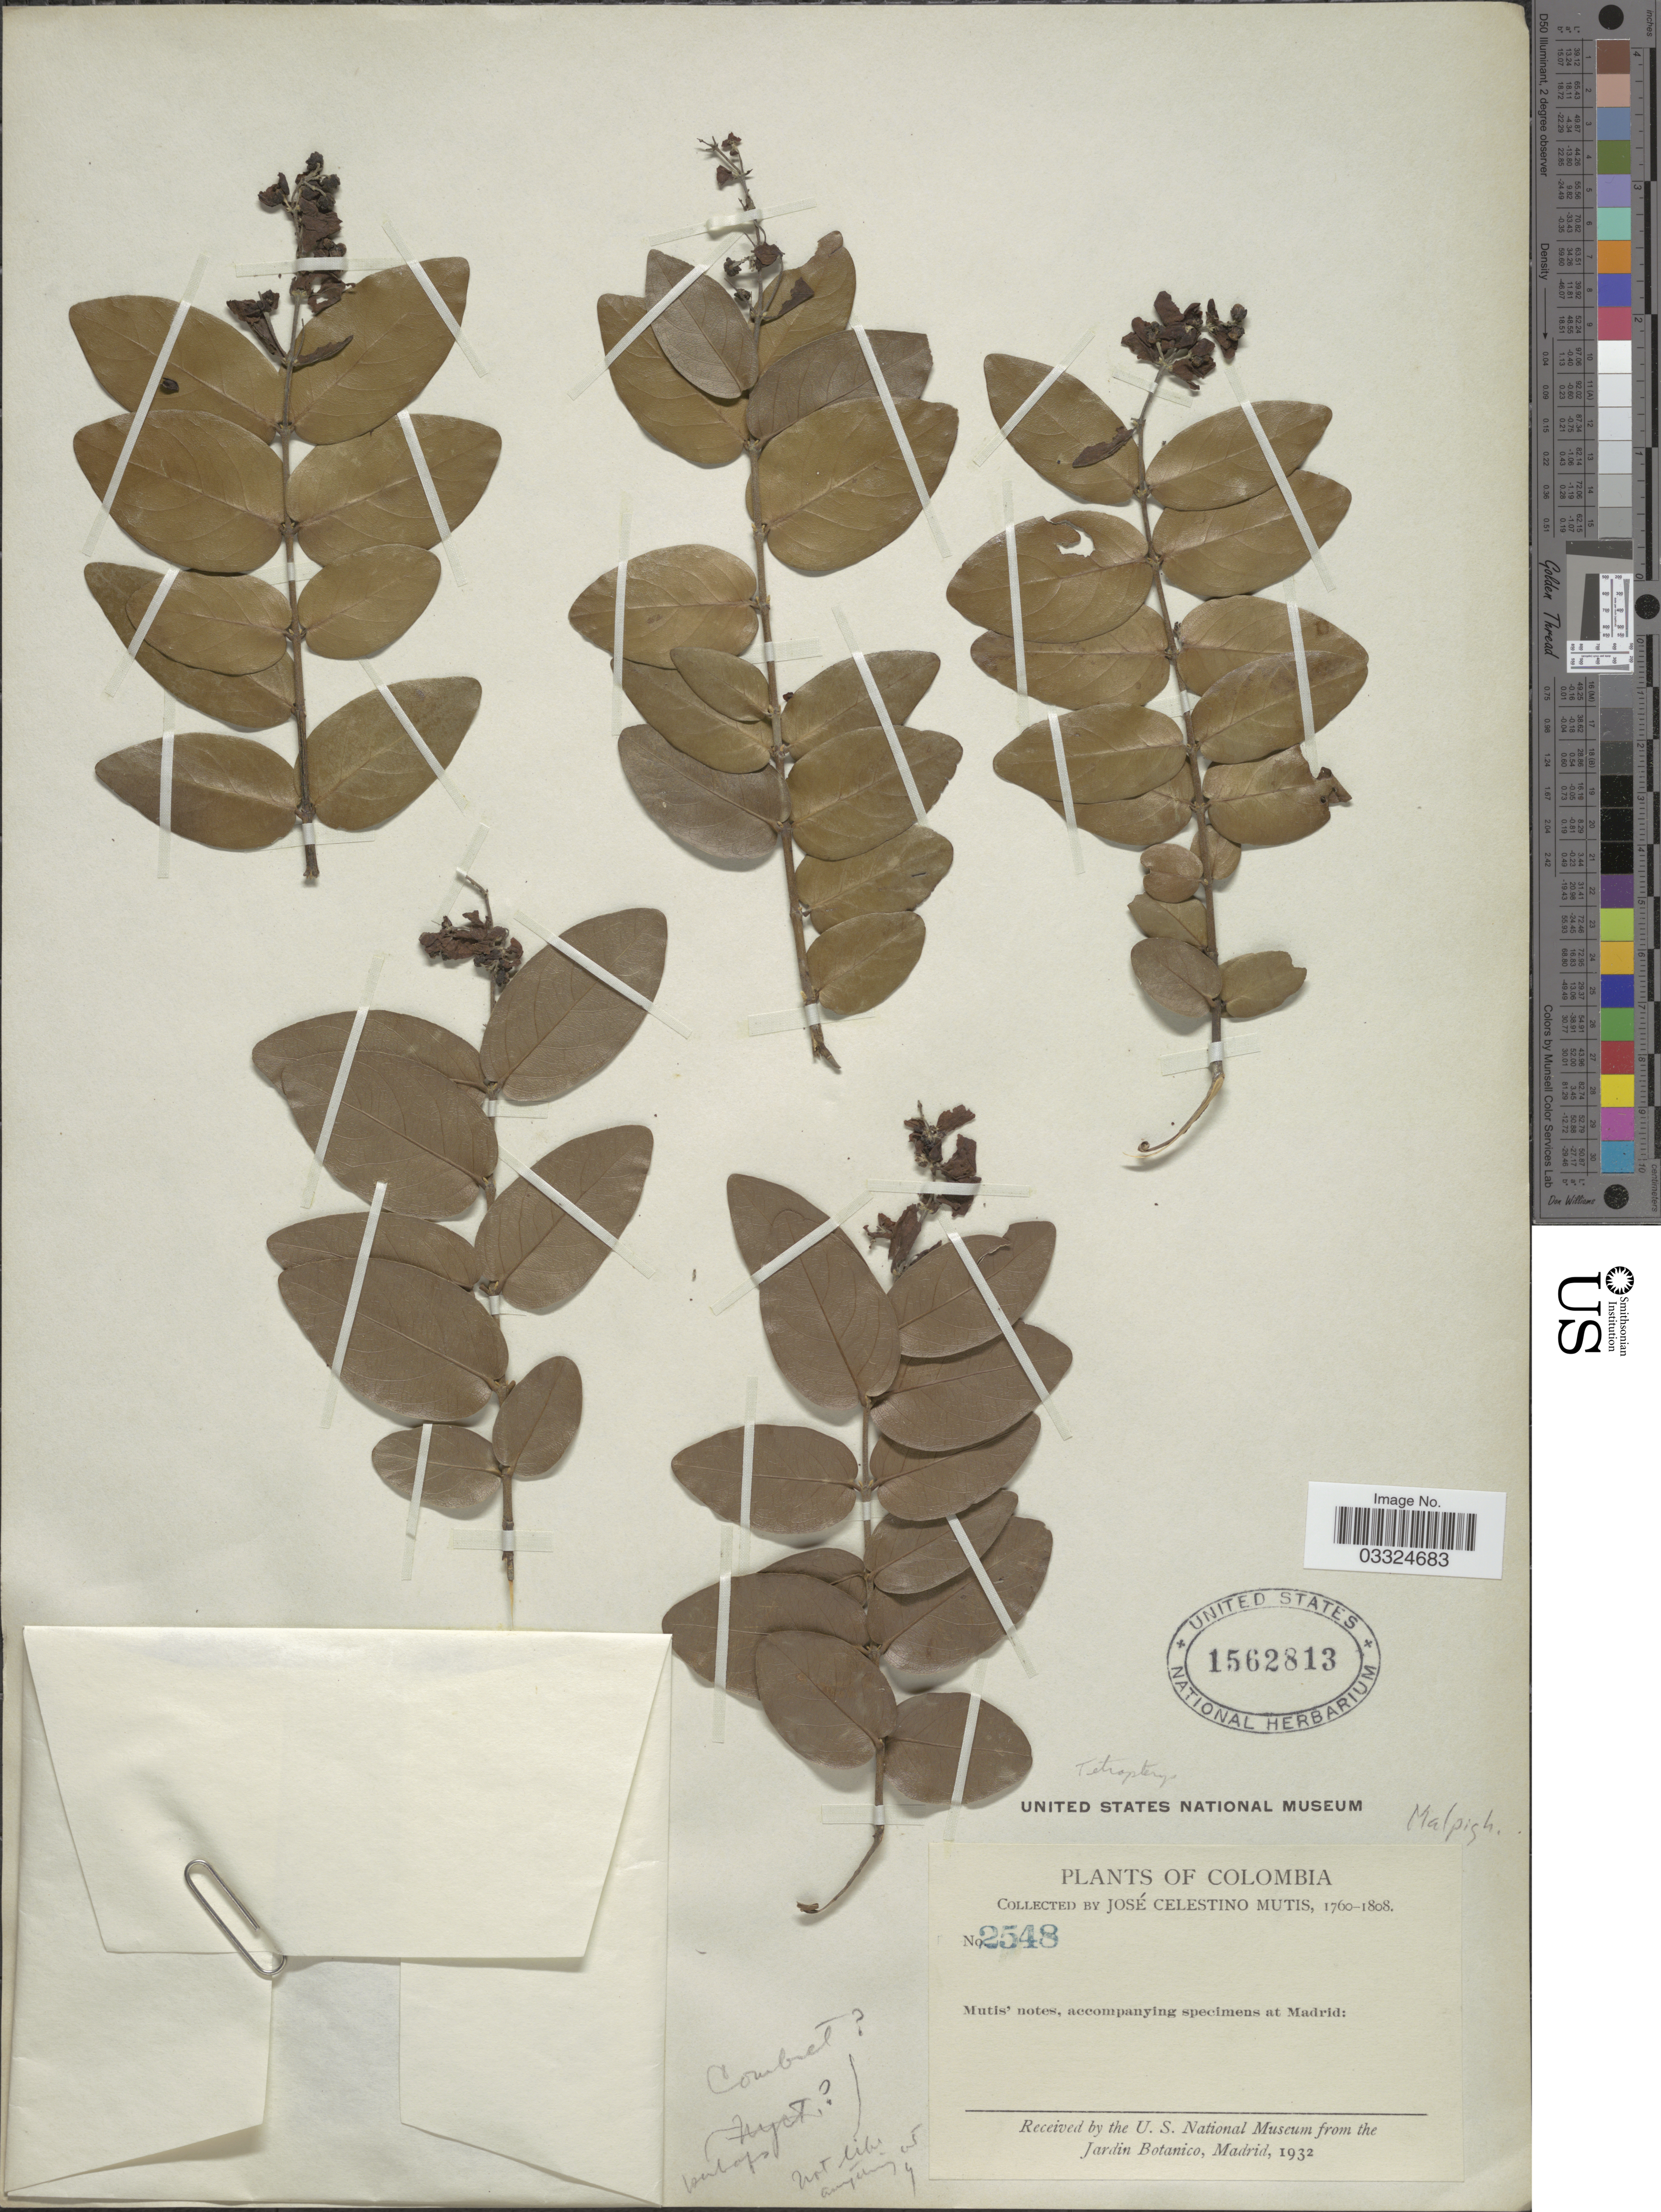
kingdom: Plantae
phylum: Tracheophyta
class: Magnoliopsida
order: Malpighiales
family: Malpighiaceae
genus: Tetrapterys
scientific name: Tetrapterys sp.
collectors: J. C. B. Mutis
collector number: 2548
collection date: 1760/1808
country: Colombia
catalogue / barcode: US 1562813